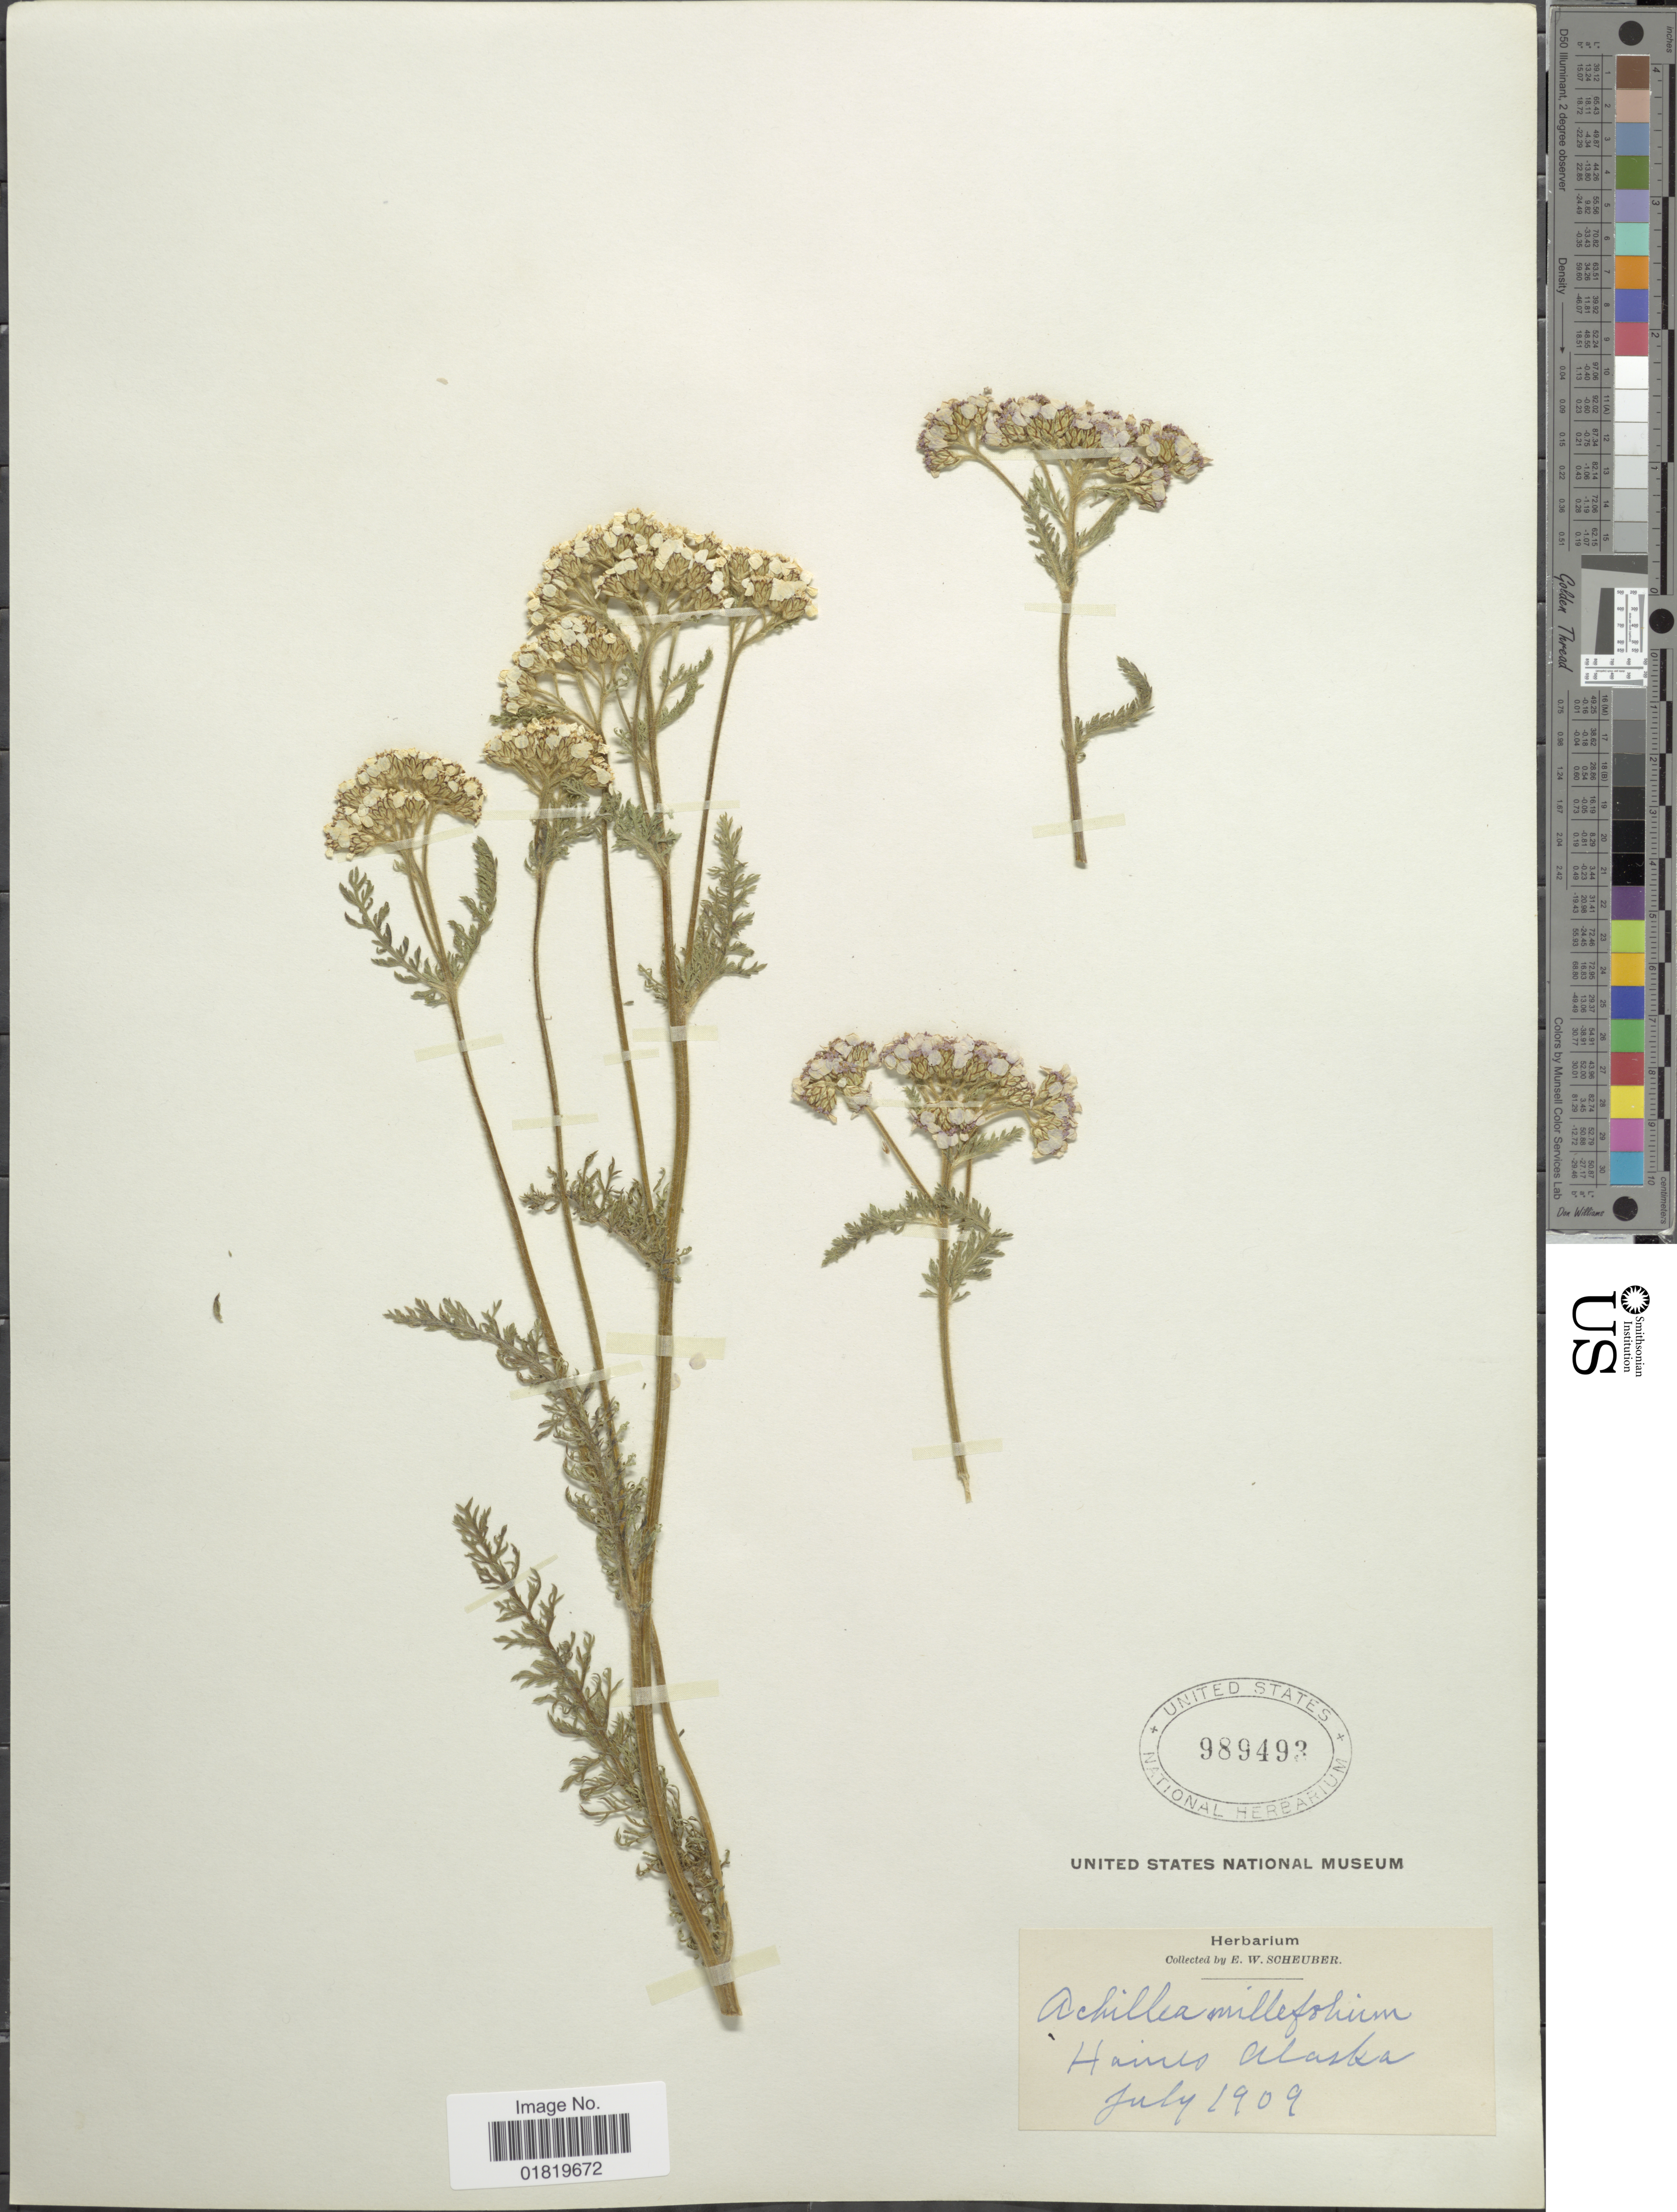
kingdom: Plantae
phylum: Tracheophyta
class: Magnoliopsida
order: Asterales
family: Asteraceae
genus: Achillea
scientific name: Achillea borealis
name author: Bong.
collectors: E. Scheuber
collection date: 1909-07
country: United States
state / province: Alaska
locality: Haines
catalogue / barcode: US 989493